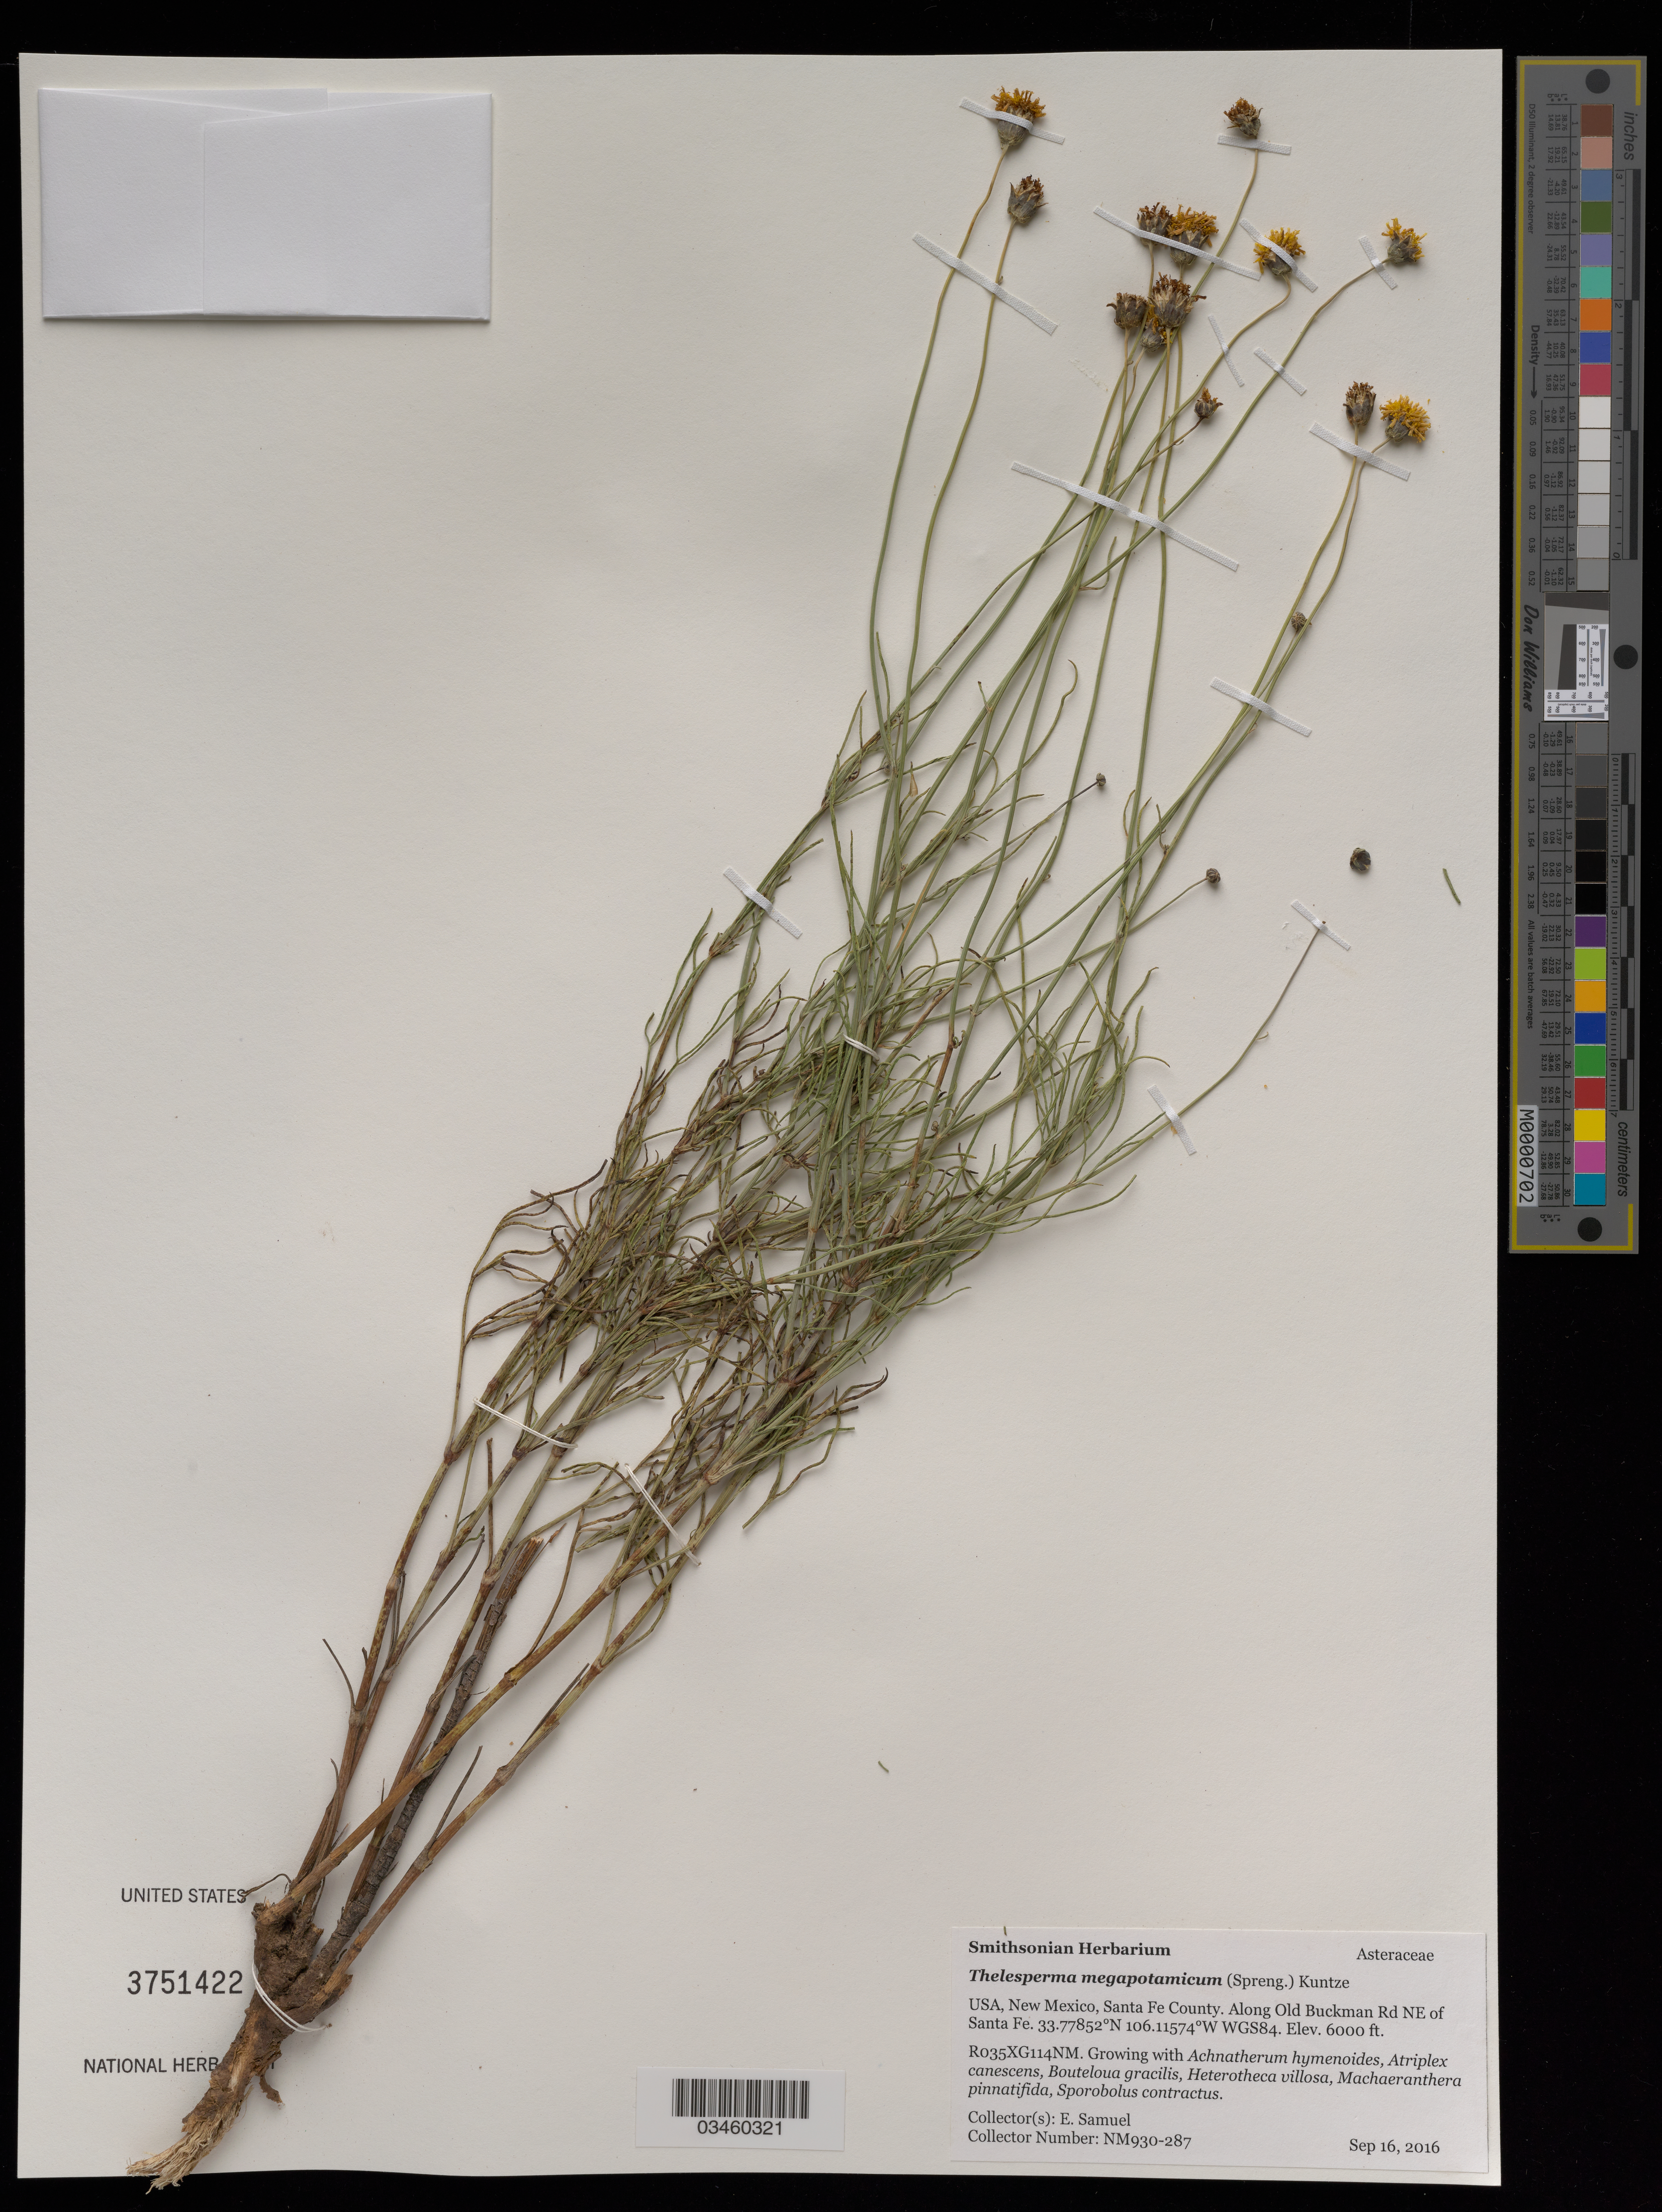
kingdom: Plantae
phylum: Tracheophyta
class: Magnoliopsida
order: Asterales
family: Asteraceae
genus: Thelesperma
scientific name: Thelesperma megapotamicum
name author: (Spreng.)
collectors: E. Samuel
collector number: NM930-287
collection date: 2016-09-16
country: United States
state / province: New Mexico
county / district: Santa Fe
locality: Old Buckman Rd. near Santa Fe,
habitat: With Atriplex canascens, Bouteloua gracilis, Heterotheca villosa, ect.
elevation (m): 1829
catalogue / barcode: US 3751422